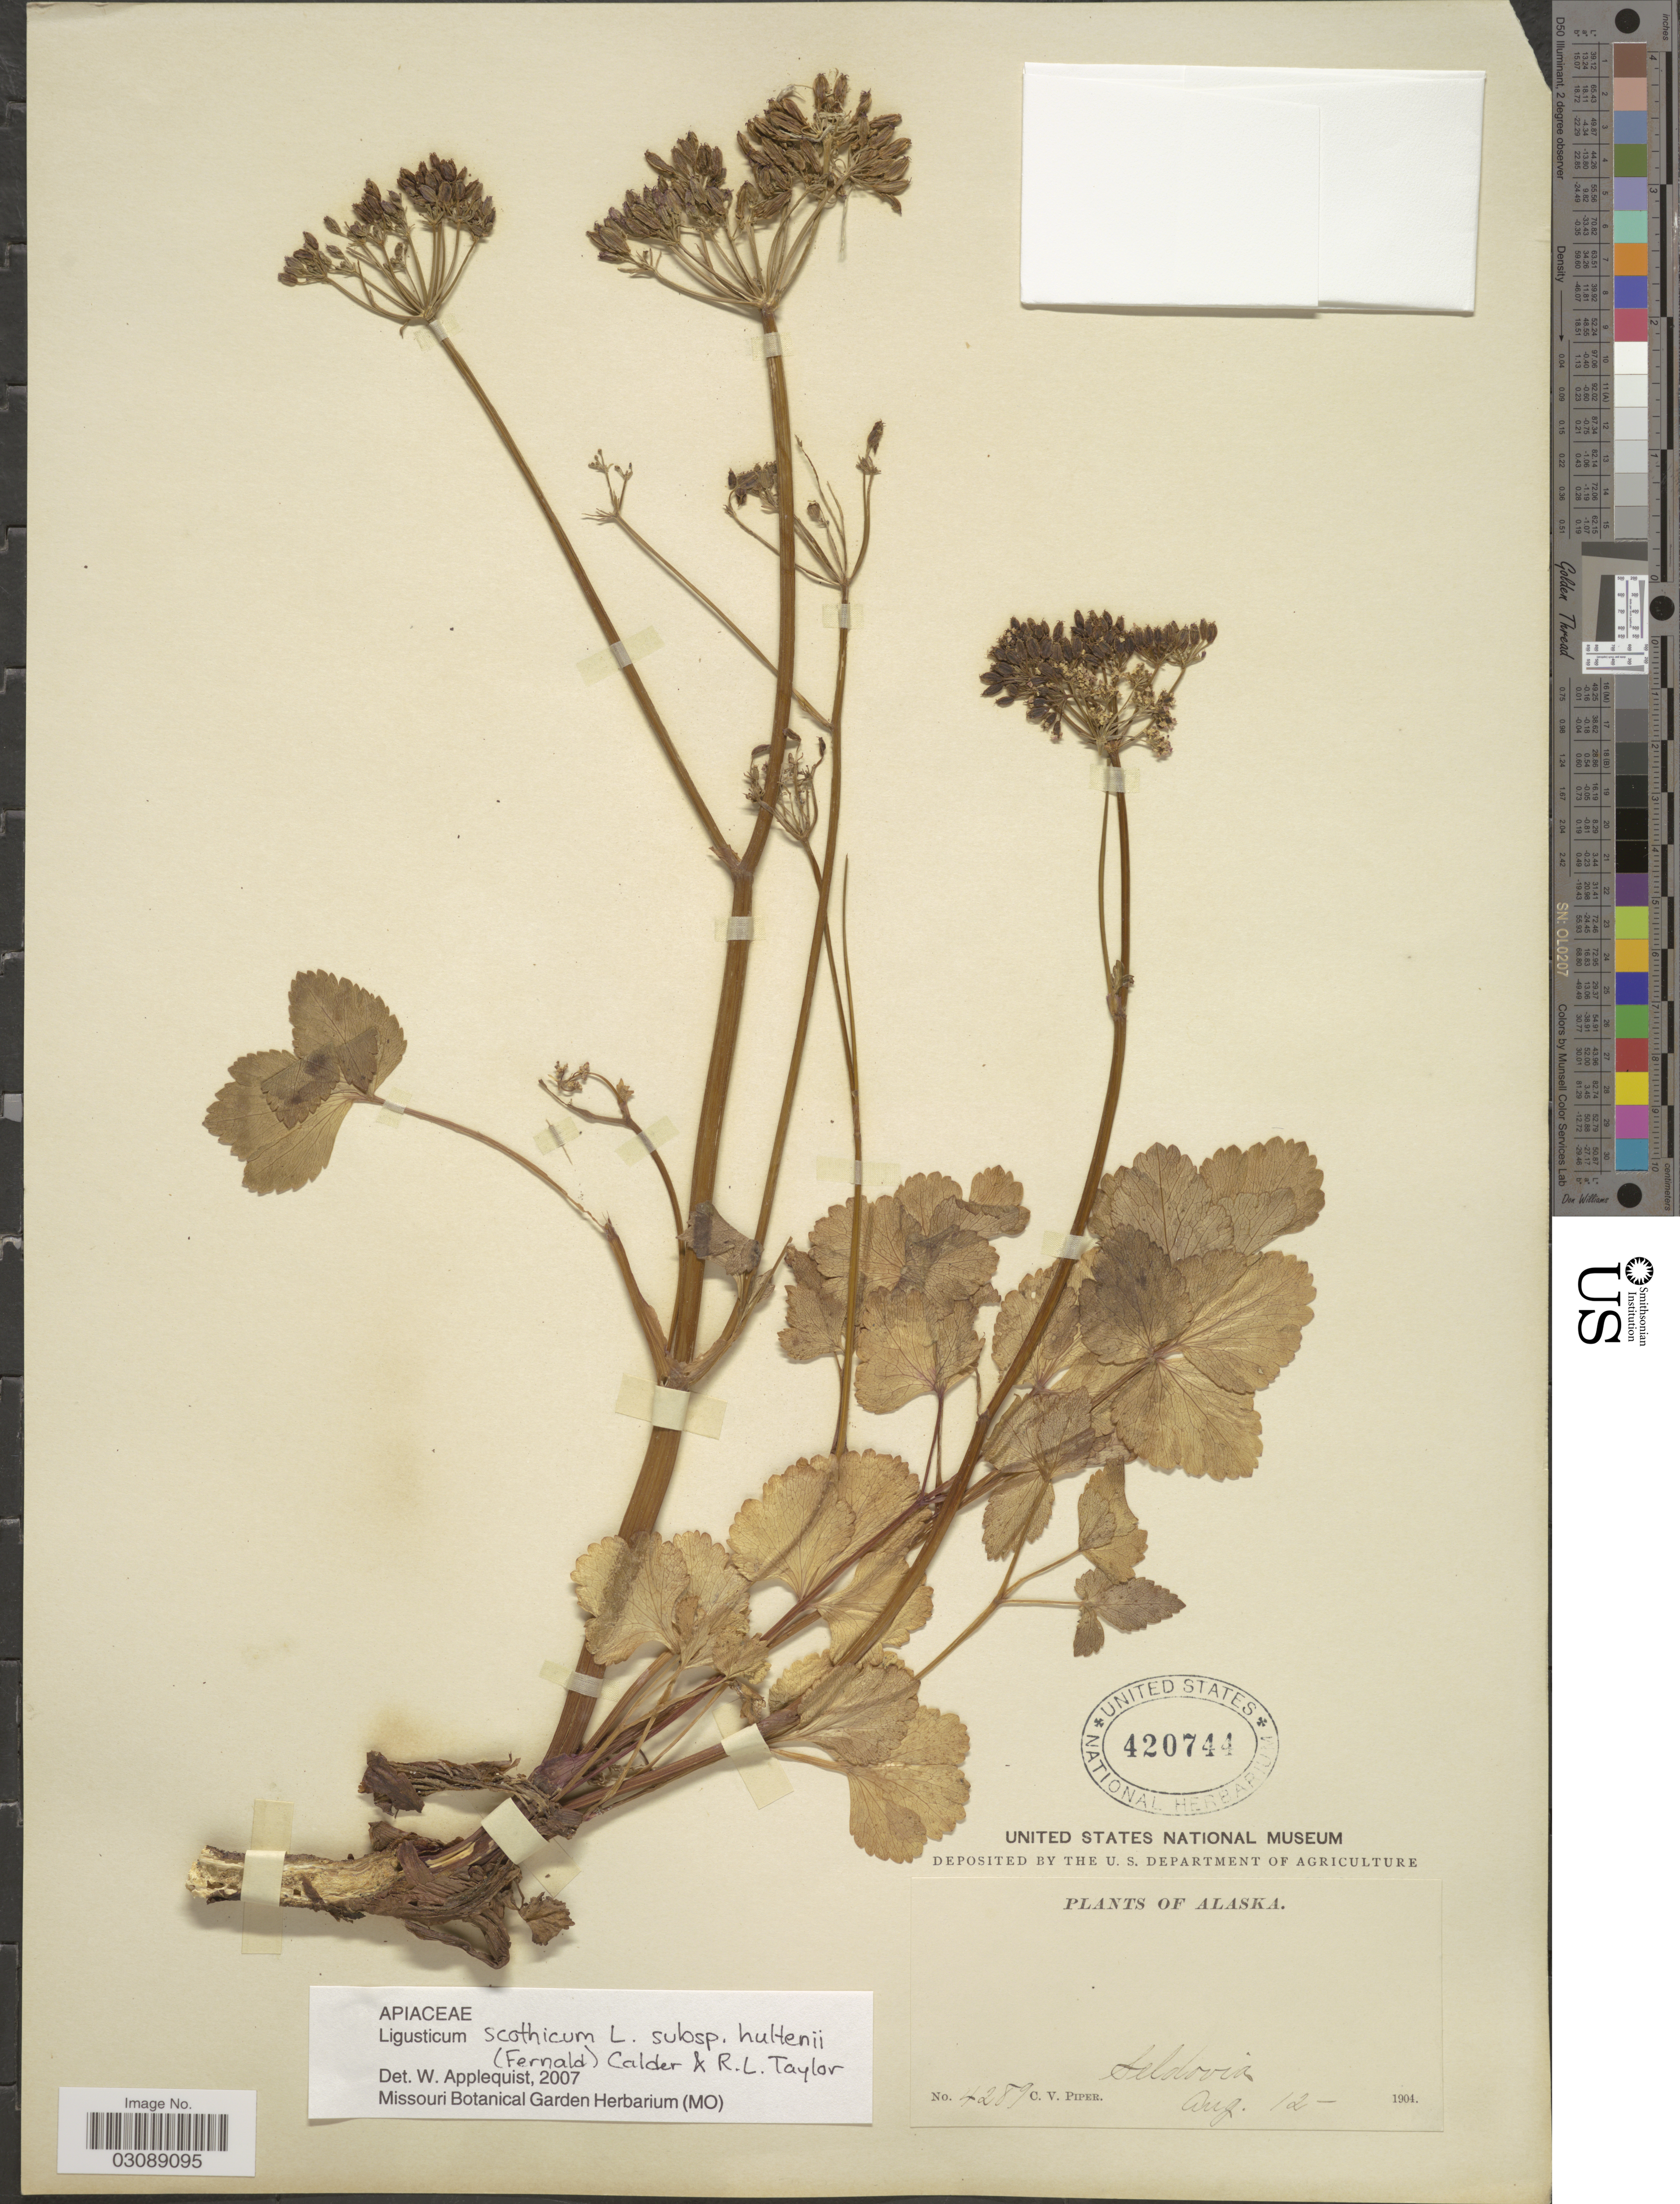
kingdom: Plantae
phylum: Tracheophyta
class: Magnoliopsida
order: Apiales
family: Apiaceae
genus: Ligusticum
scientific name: Ligusticum scoticum subsp. hultenii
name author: (Fernald) Calder & Roy L. Taylor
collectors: C. V. Piper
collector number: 4289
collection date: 1904-08-12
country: United States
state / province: Alaska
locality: Seldovia.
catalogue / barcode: US 420744